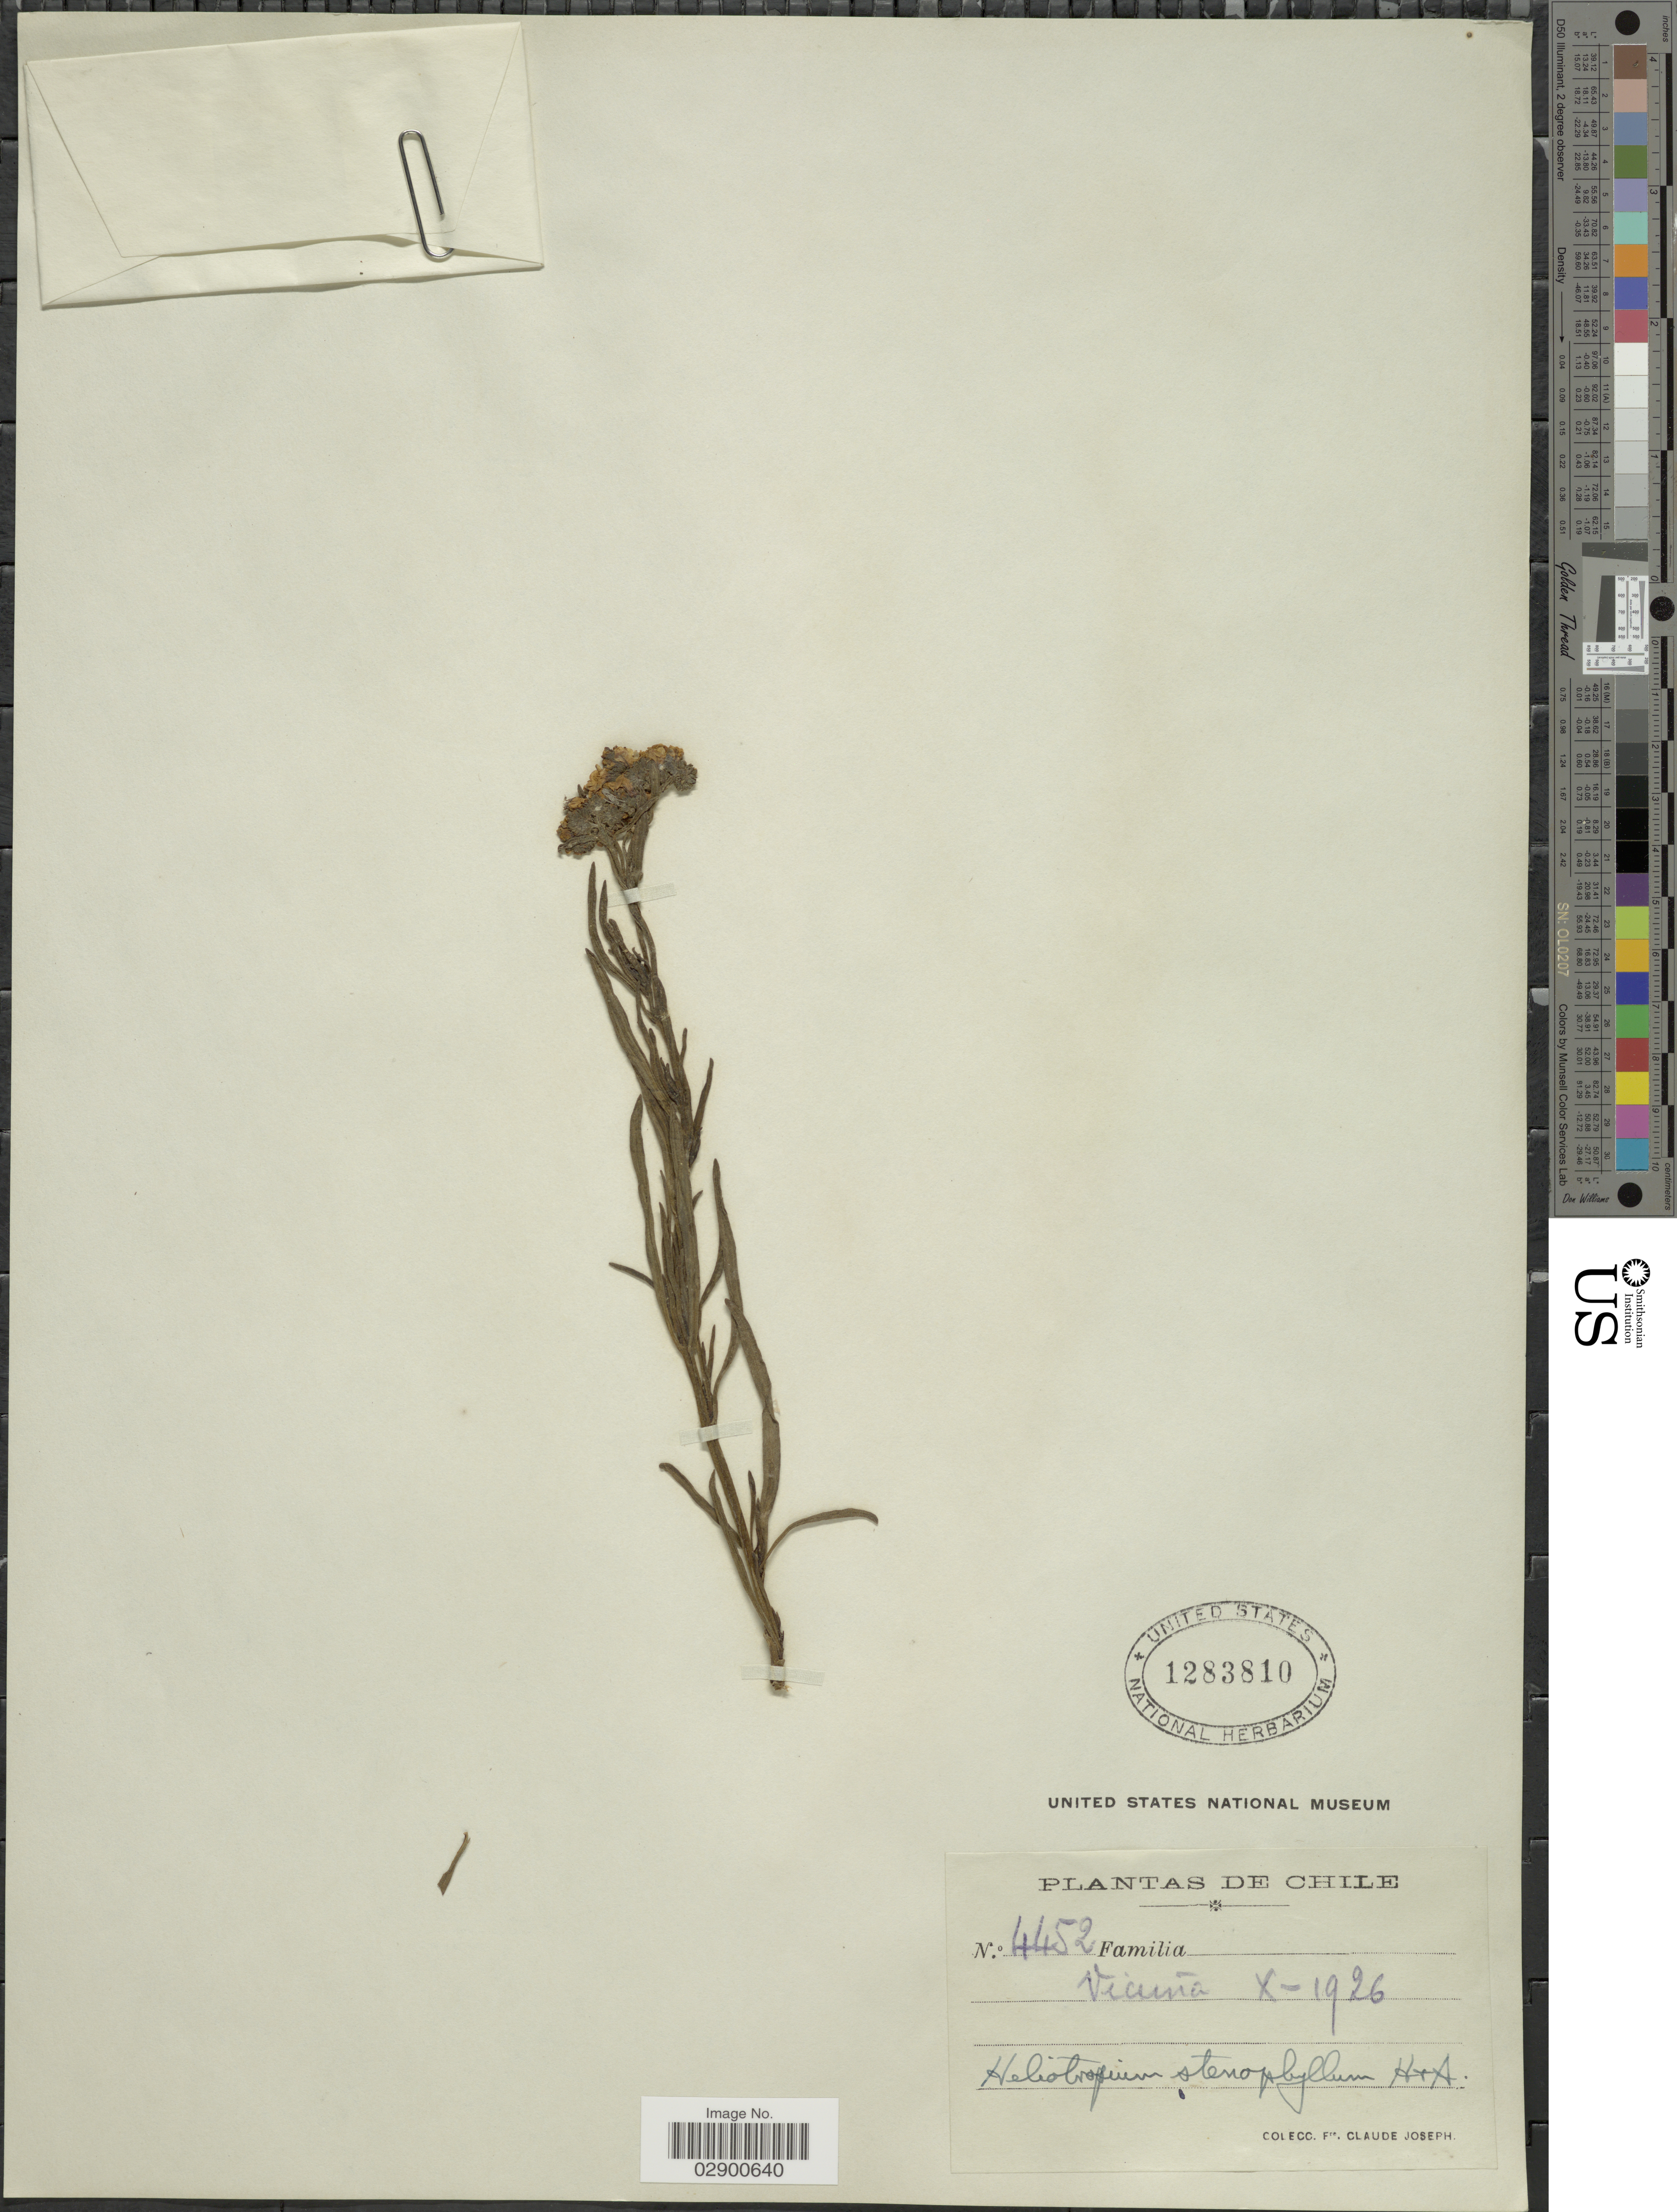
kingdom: Plantae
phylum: Tracheophyta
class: Magnoliopsida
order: Boraginales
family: Heliotropiaceae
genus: Heliotropium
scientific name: Heliotropium stenophyllum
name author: Hook. & Arn.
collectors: Bro. Claude-Joseph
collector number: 4452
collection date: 1926-10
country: Chile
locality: Vicuña.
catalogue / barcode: US 1283810